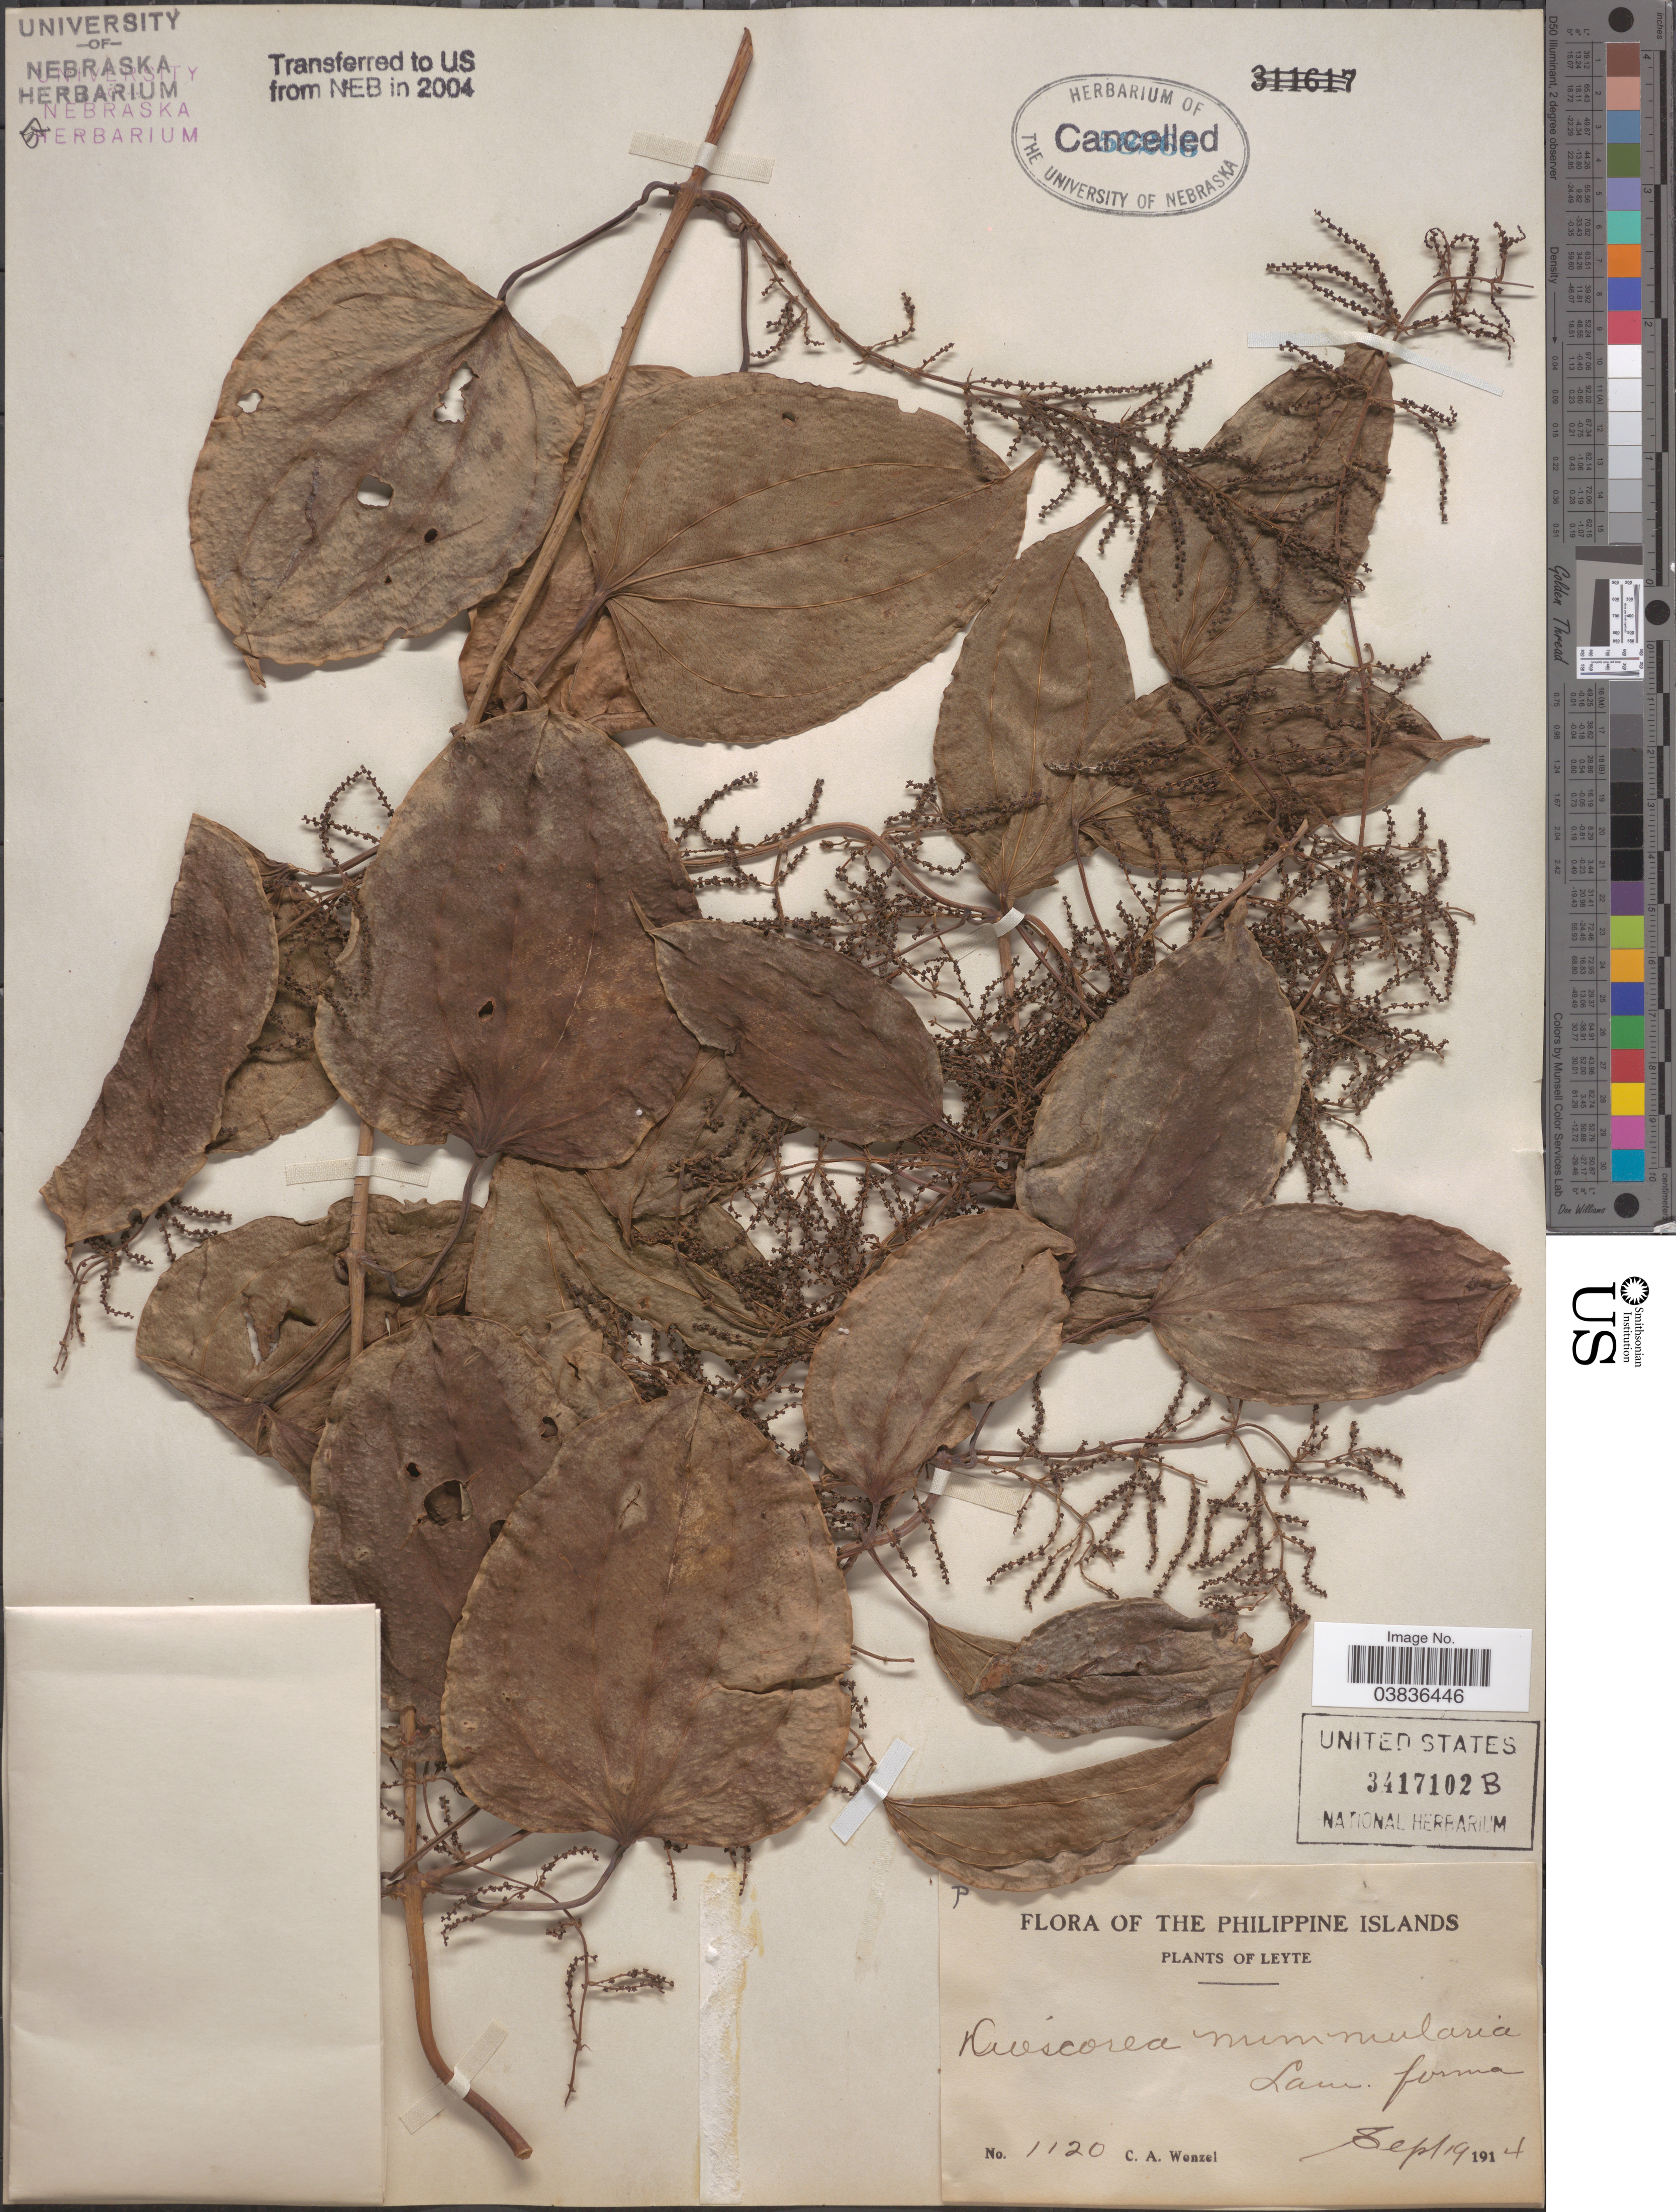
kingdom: Plantae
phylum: Tracheophyta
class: Liliopsida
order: Dioscoreales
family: Dioscoreaceae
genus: Dioscorea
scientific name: Dioscorea nummularia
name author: Lam.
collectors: C. Wenzel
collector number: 1120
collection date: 1914-09-19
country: Philippines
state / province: Eastern Visayas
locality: Philippine Islands. Leyte.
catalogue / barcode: US 3417102B